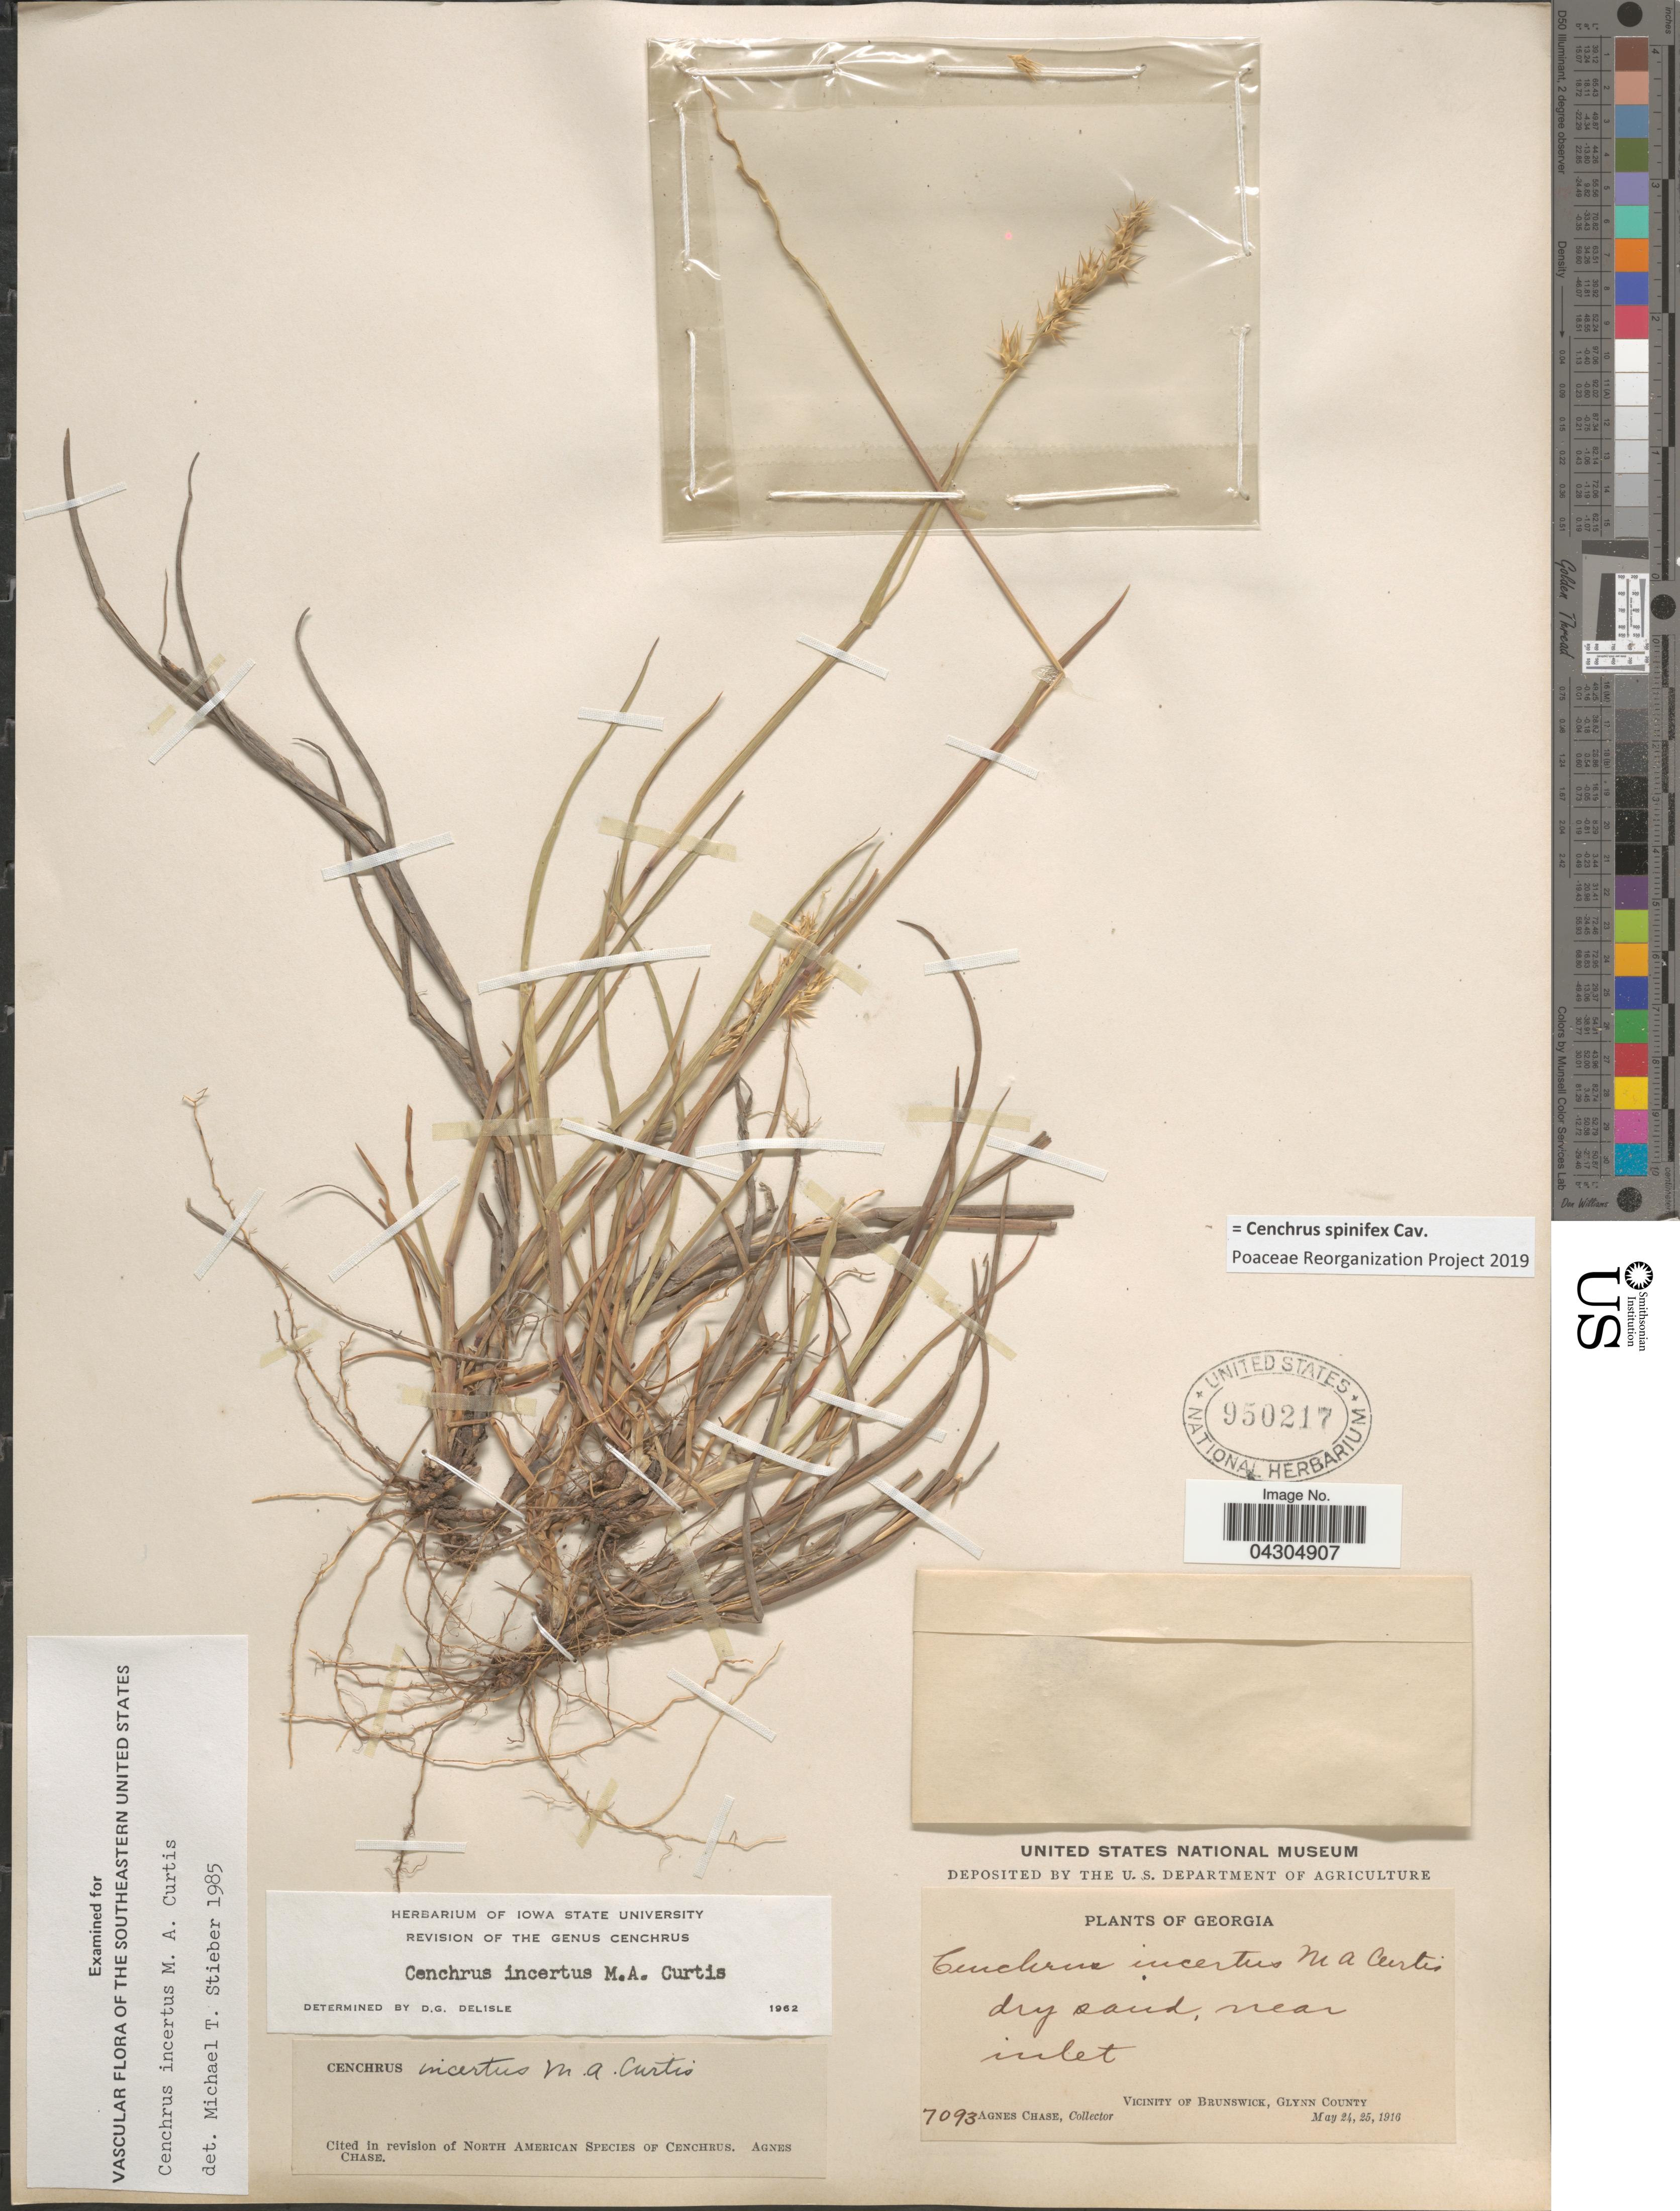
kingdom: Plantae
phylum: Tracheophyta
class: Liliopsida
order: Poales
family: Poaceae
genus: Cenchrus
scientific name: Cenchrus spinifex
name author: Cav.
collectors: A. Chase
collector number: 7093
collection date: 1916-05-24/1916-05-25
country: United States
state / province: Georgia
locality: Near inlet. Vicinity of Brunswick, Glynn County.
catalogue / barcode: US 950217